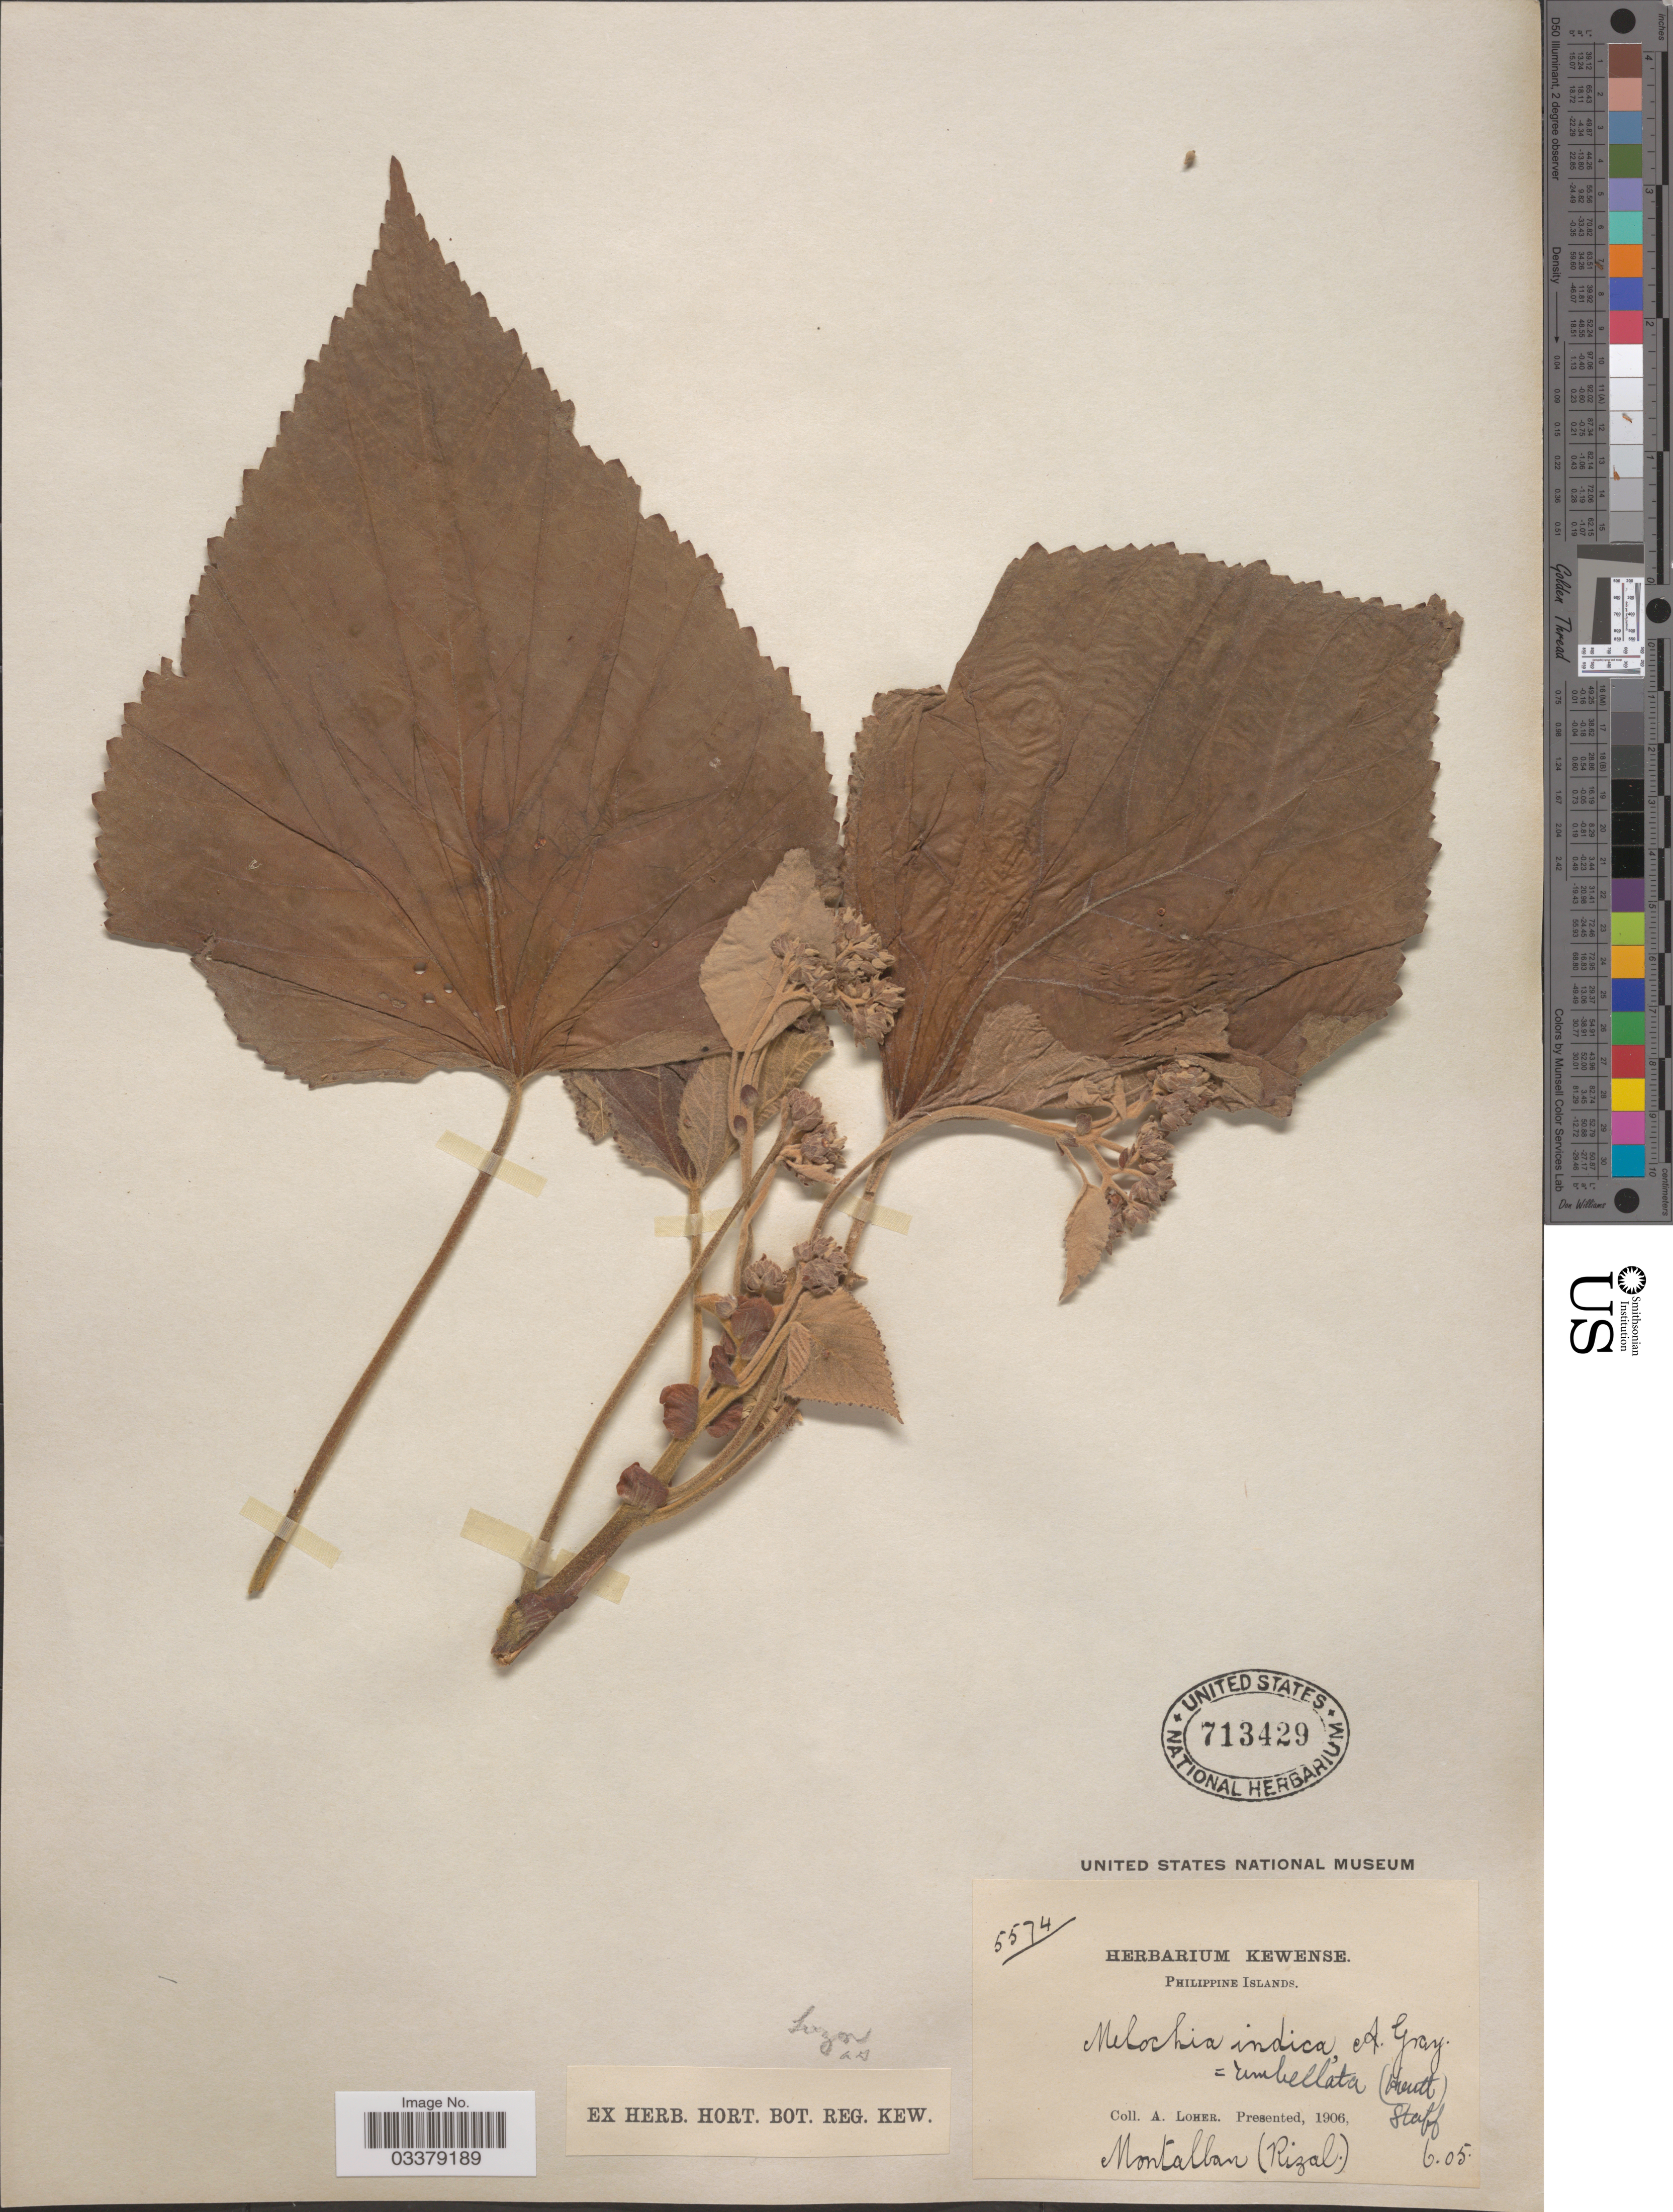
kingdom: Plantae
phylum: Tracheophyta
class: Magnoliopsida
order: Malvales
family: Malvaceae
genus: Melochia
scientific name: Melochia umbellata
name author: Stapf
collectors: A. Loher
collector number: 5574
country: Philippines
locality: Montalban (Rizal).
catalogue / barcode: US 713429